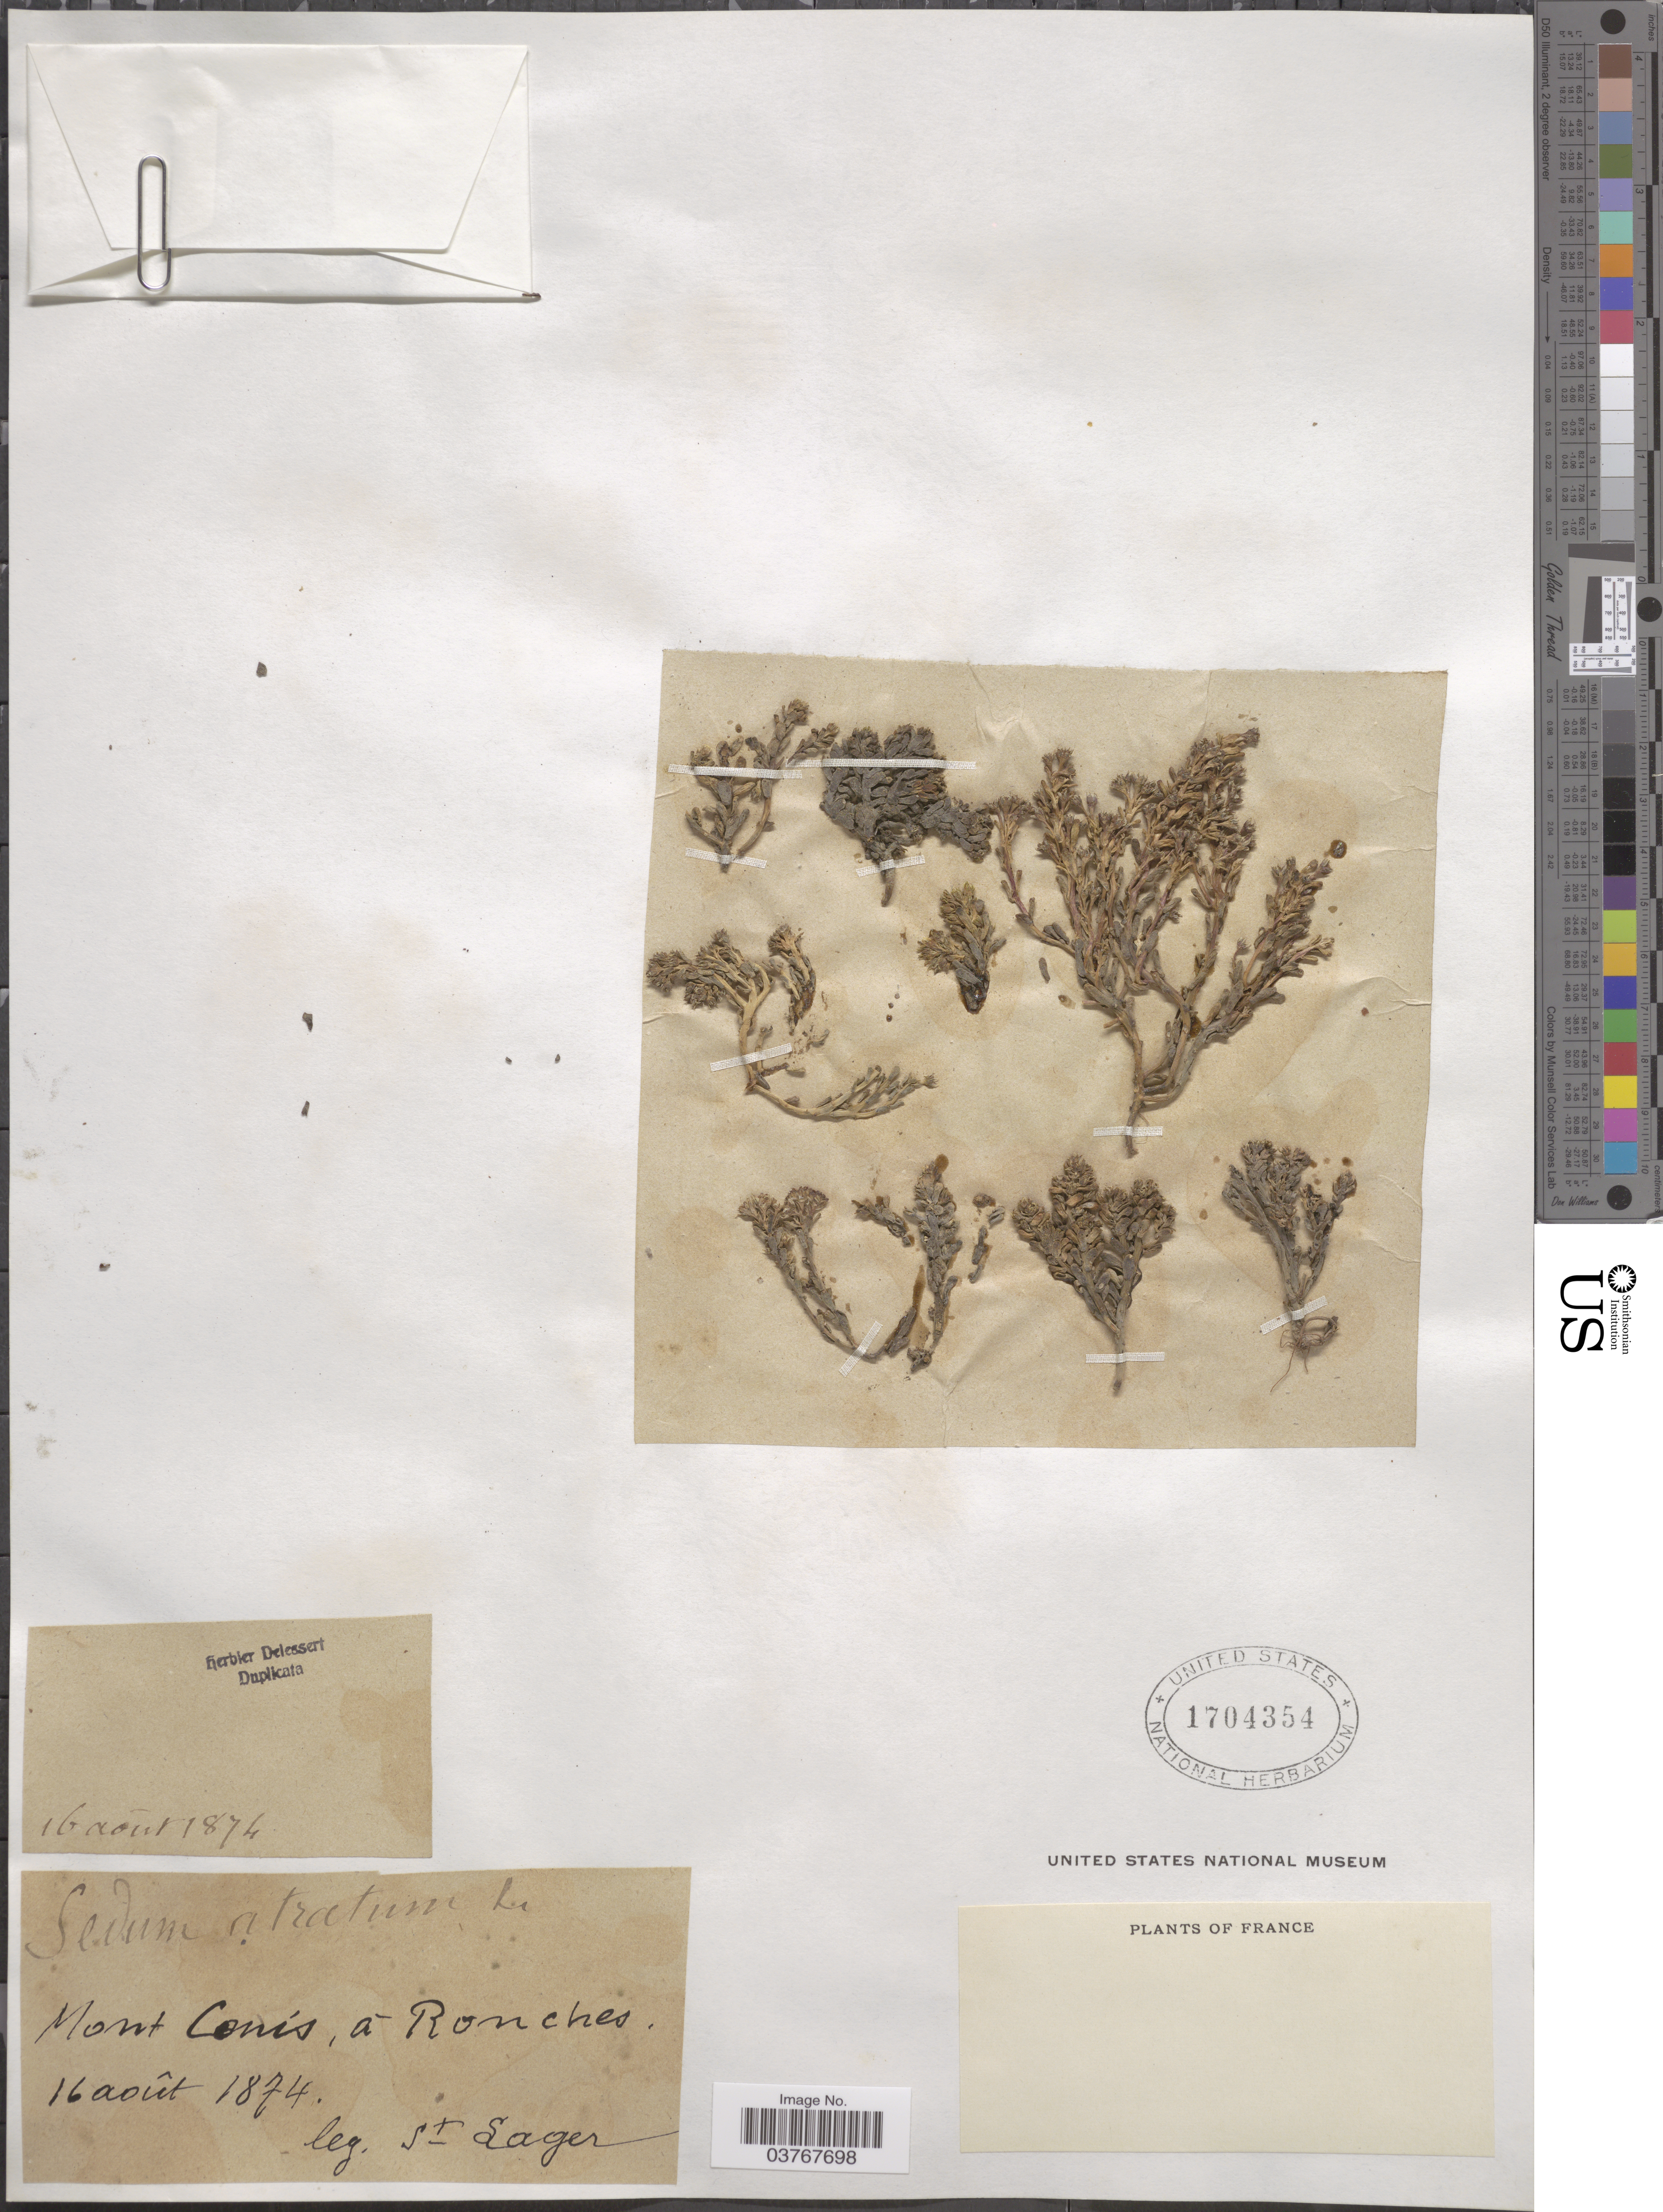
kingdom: Plantae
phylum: Tracheophyta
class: Magnoliopsida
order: Saxifragales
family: Crassulaceae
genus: Sedum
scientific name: Sedum atratum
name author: L.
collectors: -. St. Lager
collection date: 1874-08-16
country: France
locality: Mont Cenis, á Ronches.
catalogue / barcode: US 1704354